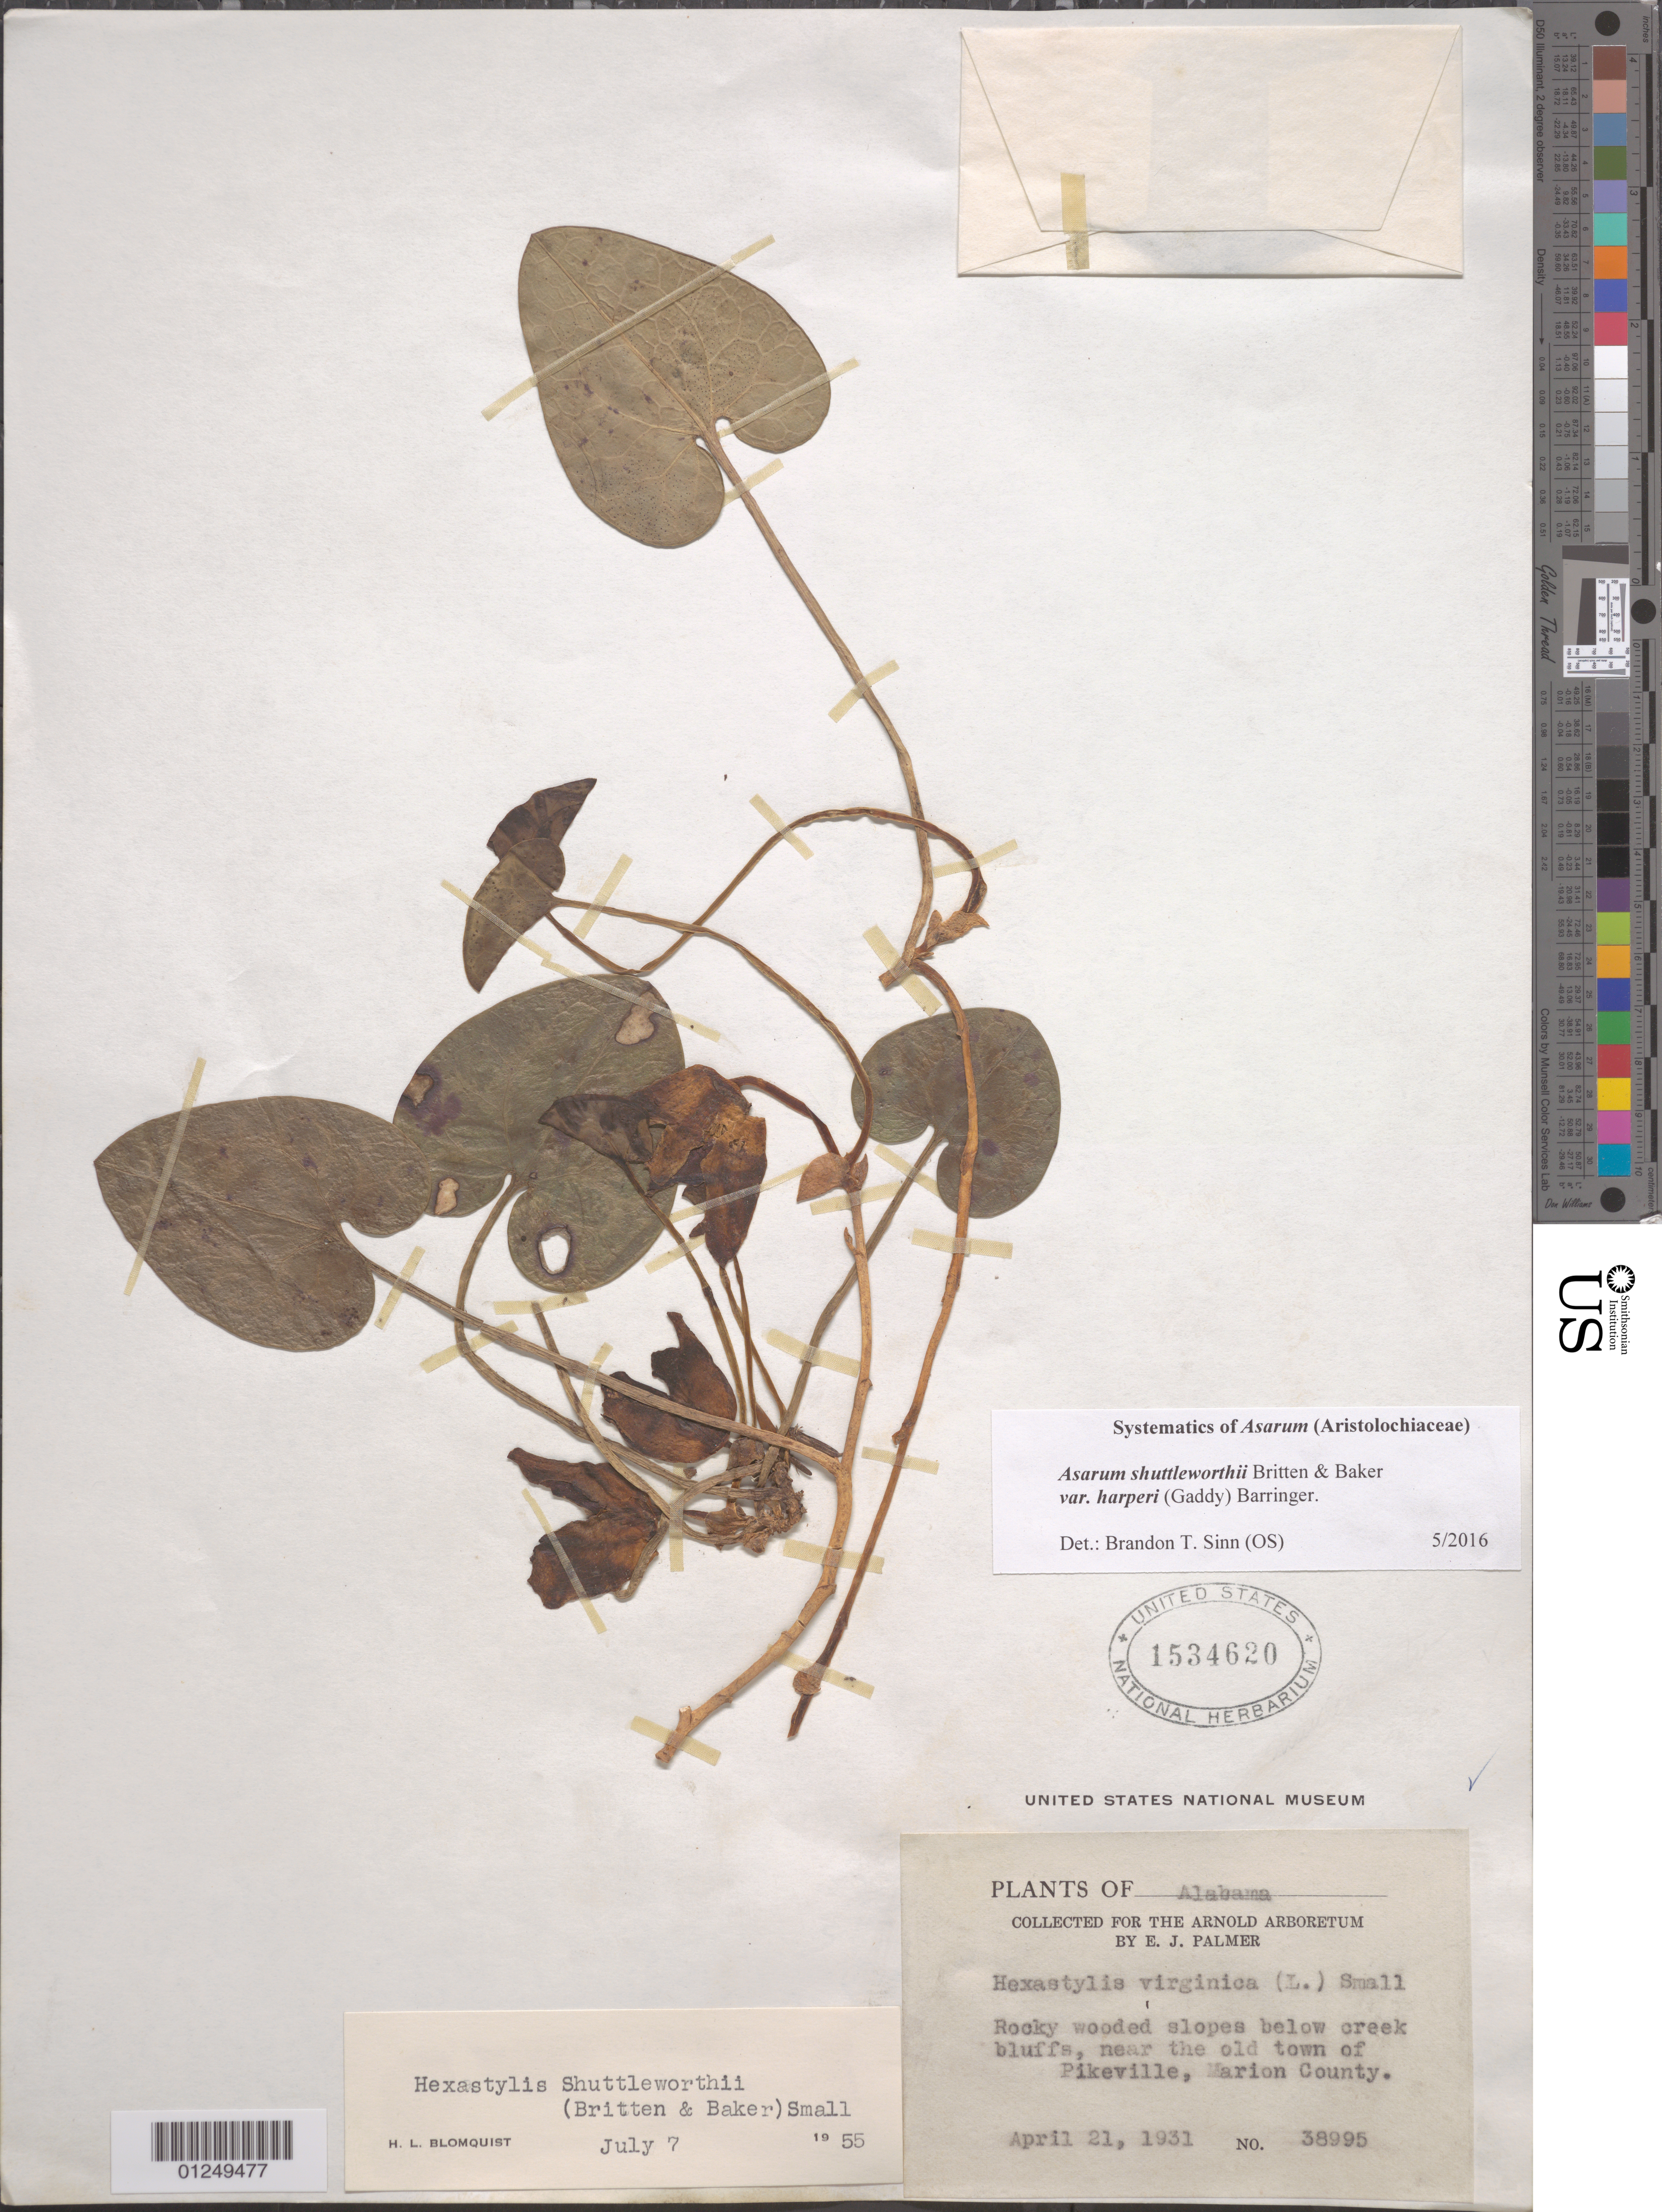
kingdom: Plantae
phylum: Tracheophyta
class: Magnoliopsida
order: Piperales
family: Aristolochiaceae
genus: Hexastylis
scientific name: Hexastylis harperi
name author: (Gaddy) B.R. Keener & L.J. Davenp.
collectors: E. J. Palmer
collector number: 38995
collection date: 1931-04-21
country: United States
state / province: Alabama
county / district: Marion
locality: Near the old town of Pikeville.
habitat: Rocky wooded slopes below creek bluffs.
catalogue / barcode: US 1534620